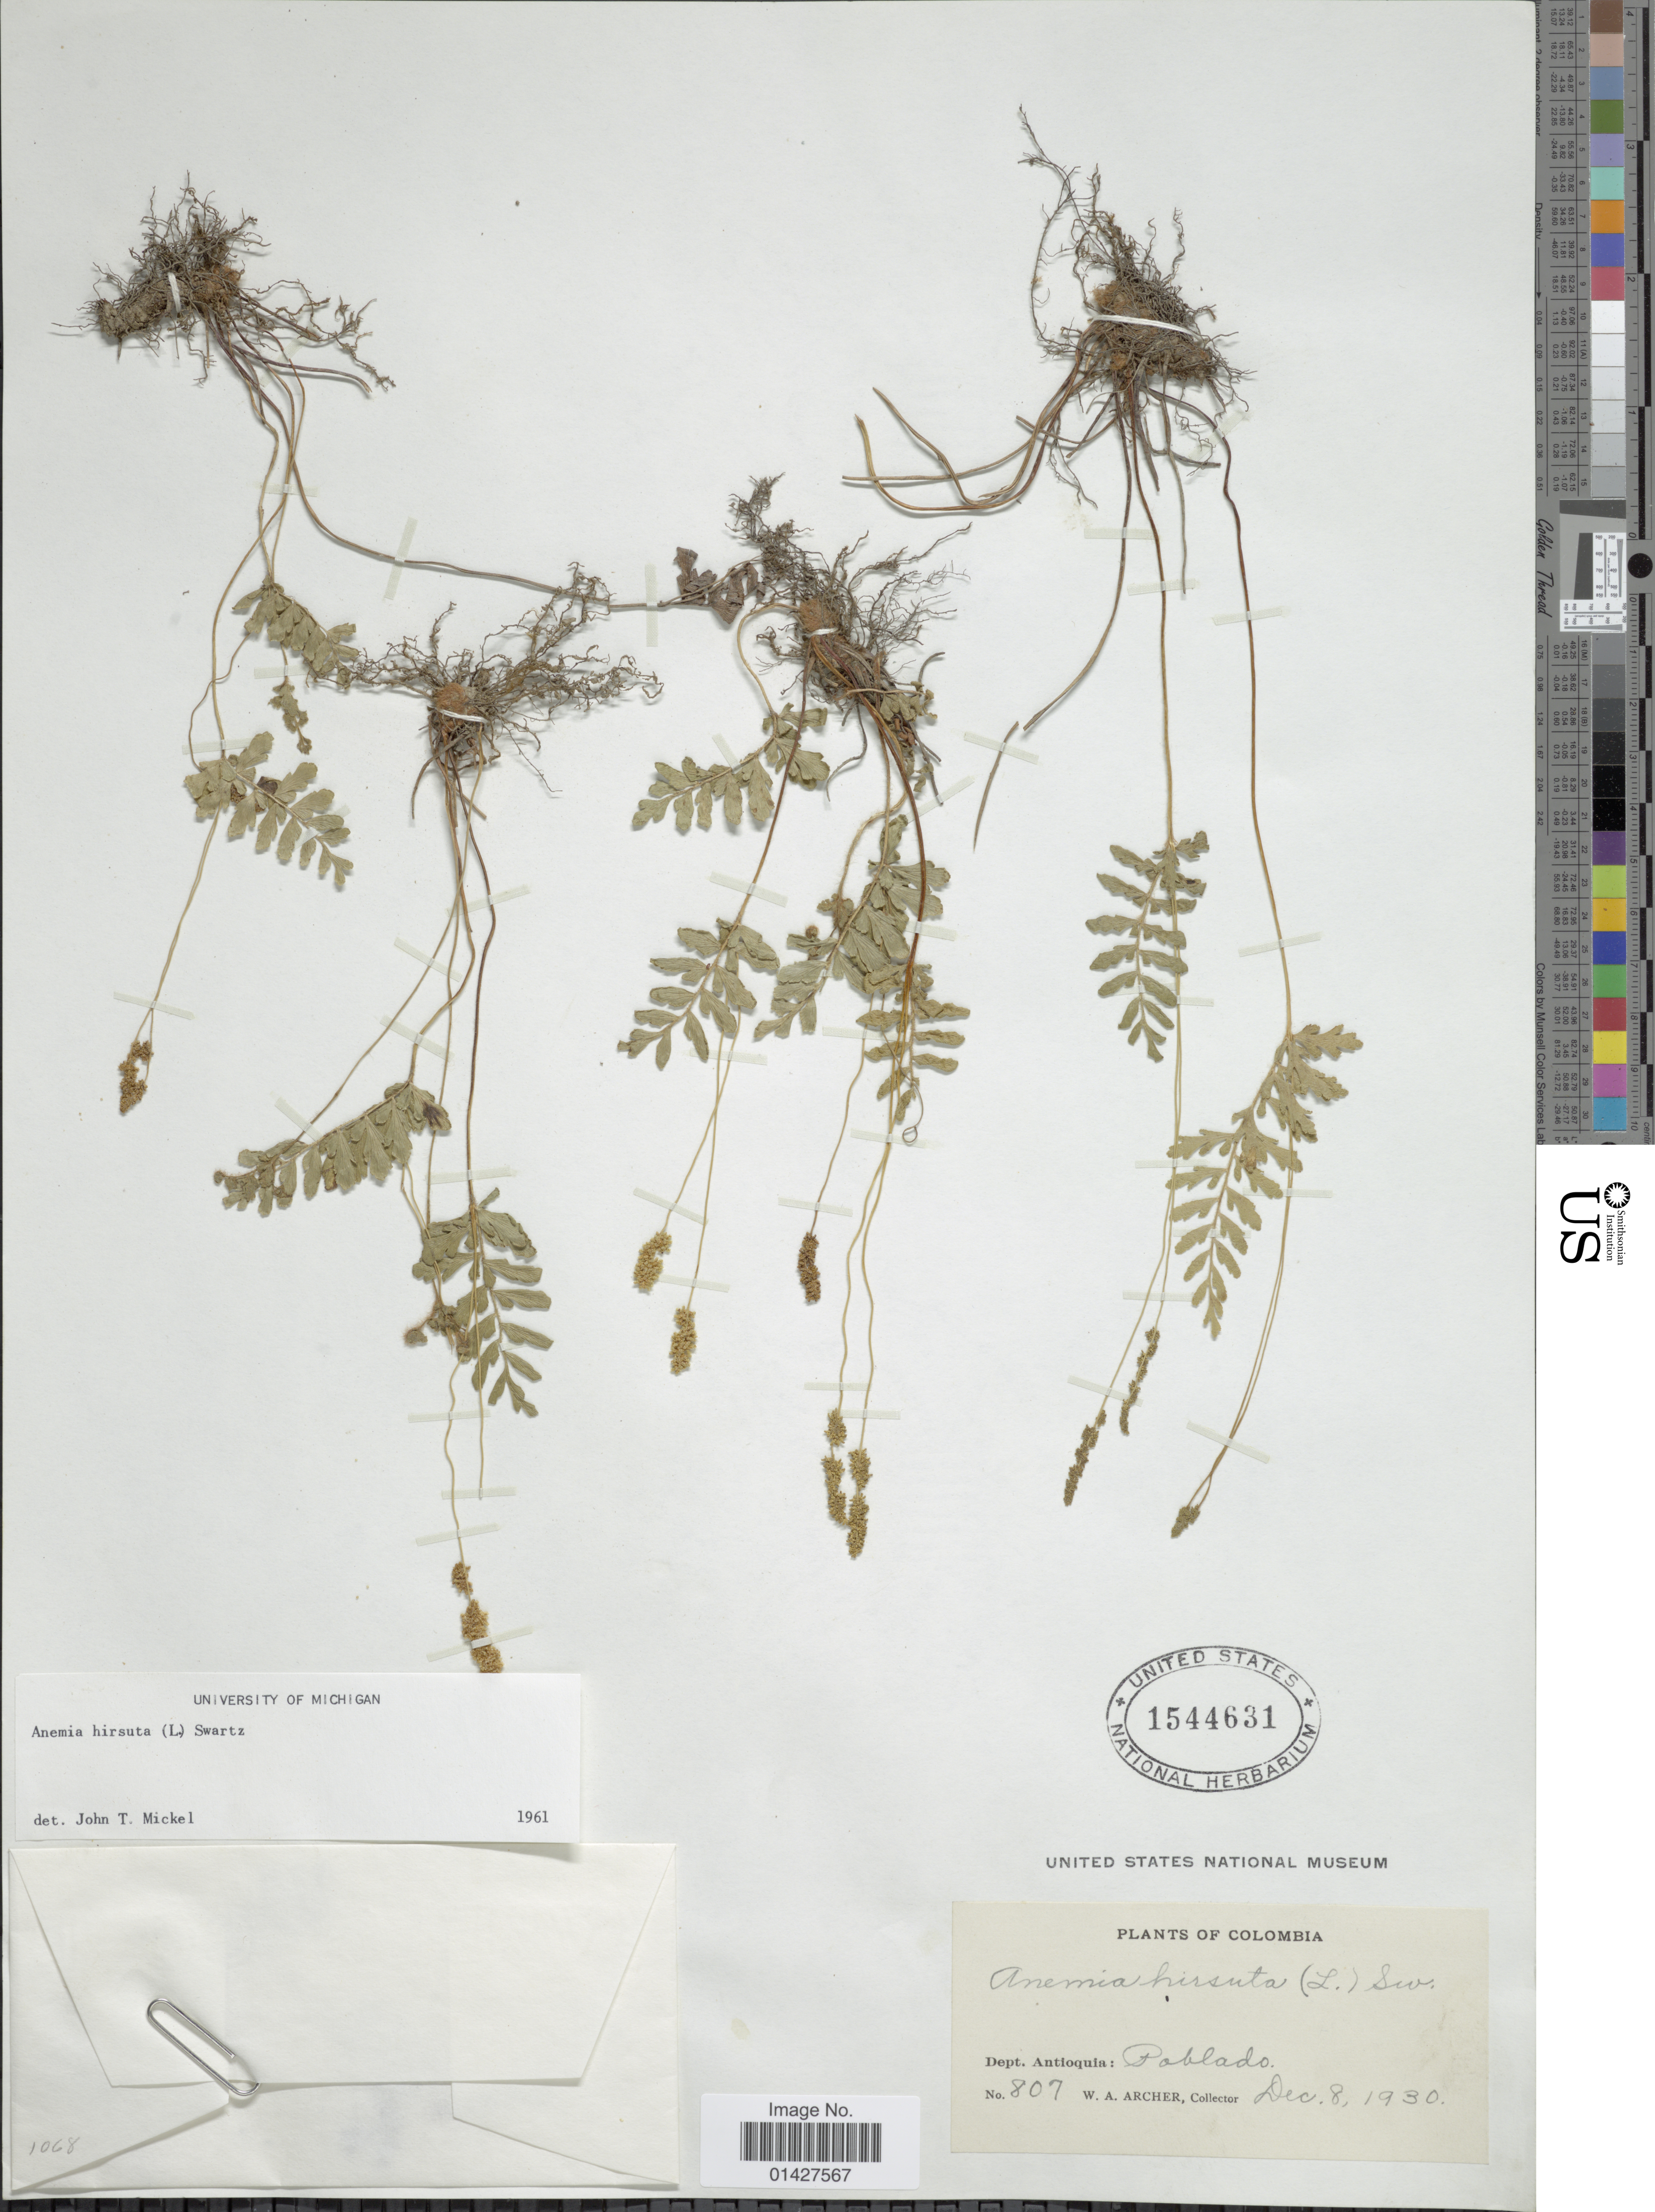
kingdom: Plantae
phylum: Tracheophyta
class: Polypodiopsida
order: Schizaeales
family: Anemiaceae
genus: Anemia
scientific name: Anemia hirsuta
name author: (L.) Sw.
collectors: W. A. Archer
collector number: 807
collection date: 1930-12-08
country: Colombia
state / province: Antioquia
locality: Dept. Antioquia: Poblado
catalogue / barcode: US 1544631